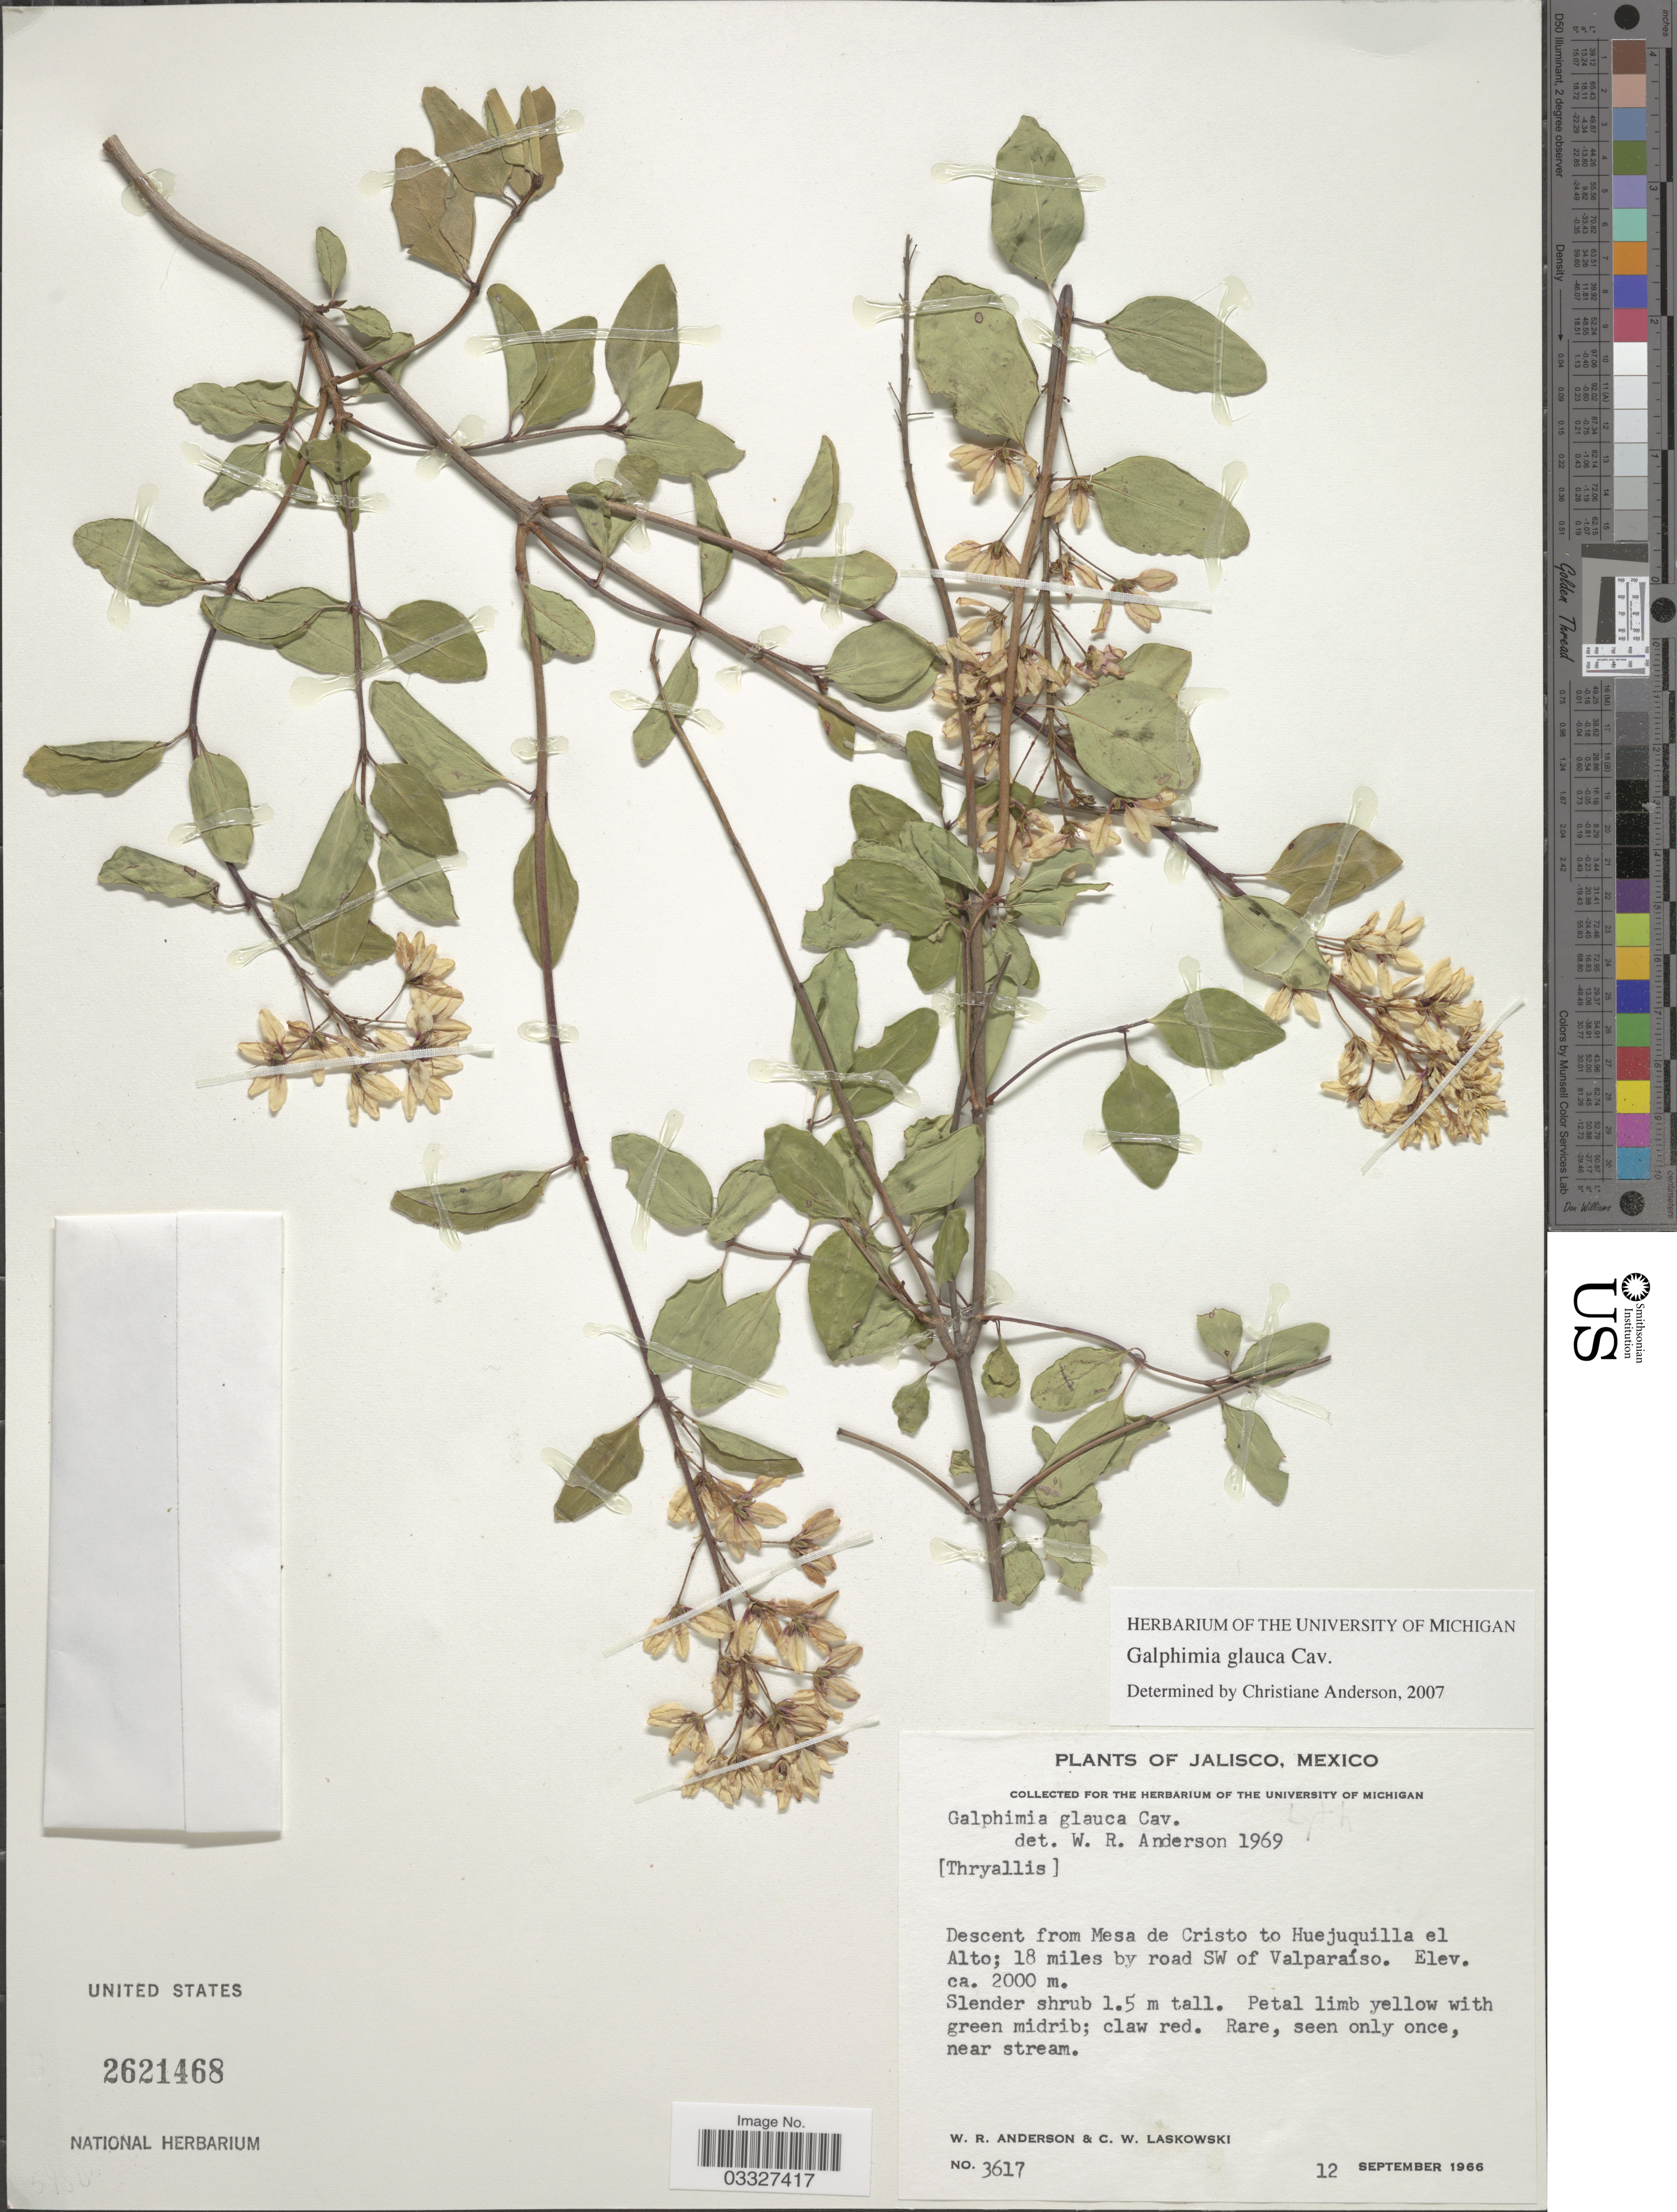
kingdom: Plantae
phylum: Tracheophyta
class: Magnoliopsida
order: Malpighiales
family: Malpighiaceae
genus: Galphimia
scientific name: Galphimia glauca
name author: Cav.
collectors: W. Anderson & C. Laskowski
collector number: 3617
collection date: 1966-09-12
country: Mexico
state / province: Jalisco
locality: Descent from Mesa de Cristo to Huajuquilla el Alto; 18 miles by road SW of Valparaíso.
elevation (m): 2000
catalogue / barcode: US 2621468